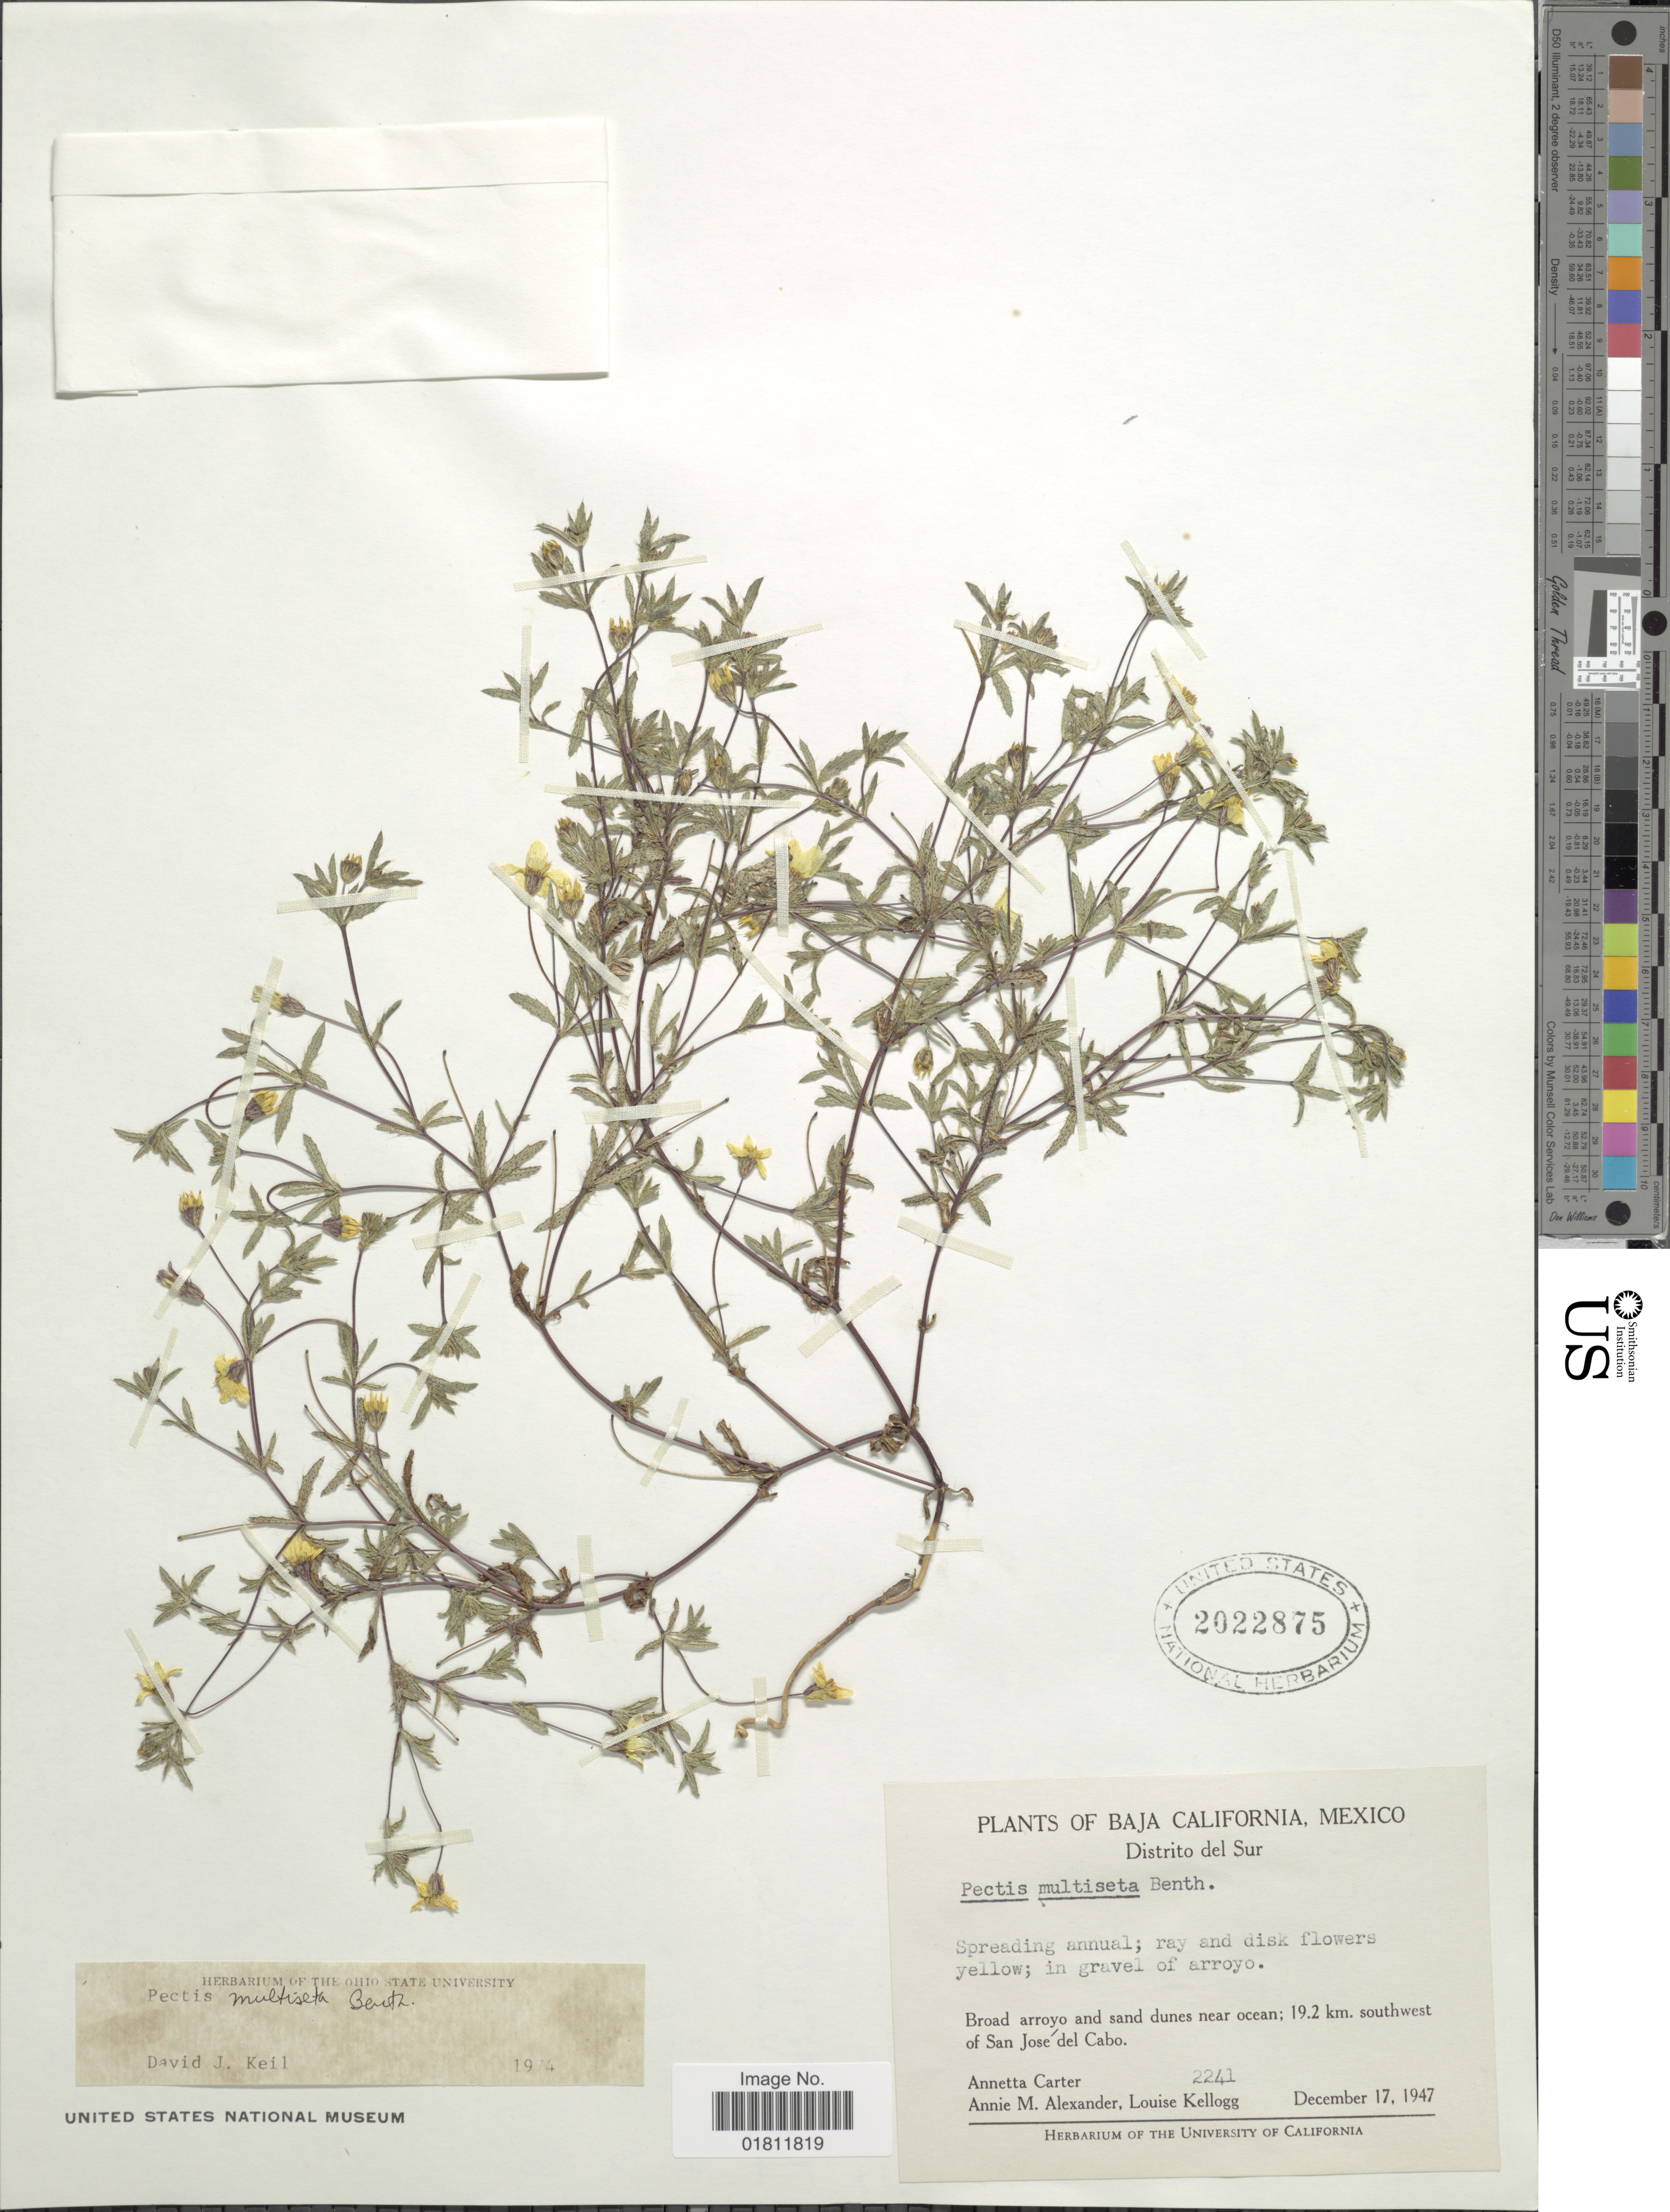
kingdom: Plantae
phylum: Tracheophyta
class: Magnoliopsida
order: Asterales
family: Asteraceae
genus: Pectis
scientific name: Pectis multiceps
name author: Urb.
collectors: A. Carter, A. M. Alexander & L. Kellogg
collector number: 2241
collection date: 1947-12-17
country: Mexico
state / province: Baja California Sur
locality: Baja California, Mexico. Broad arroyo and sand dunes near ocean; 19.2 km southwest of San Jose del Cabo.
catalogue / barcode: US 2022875